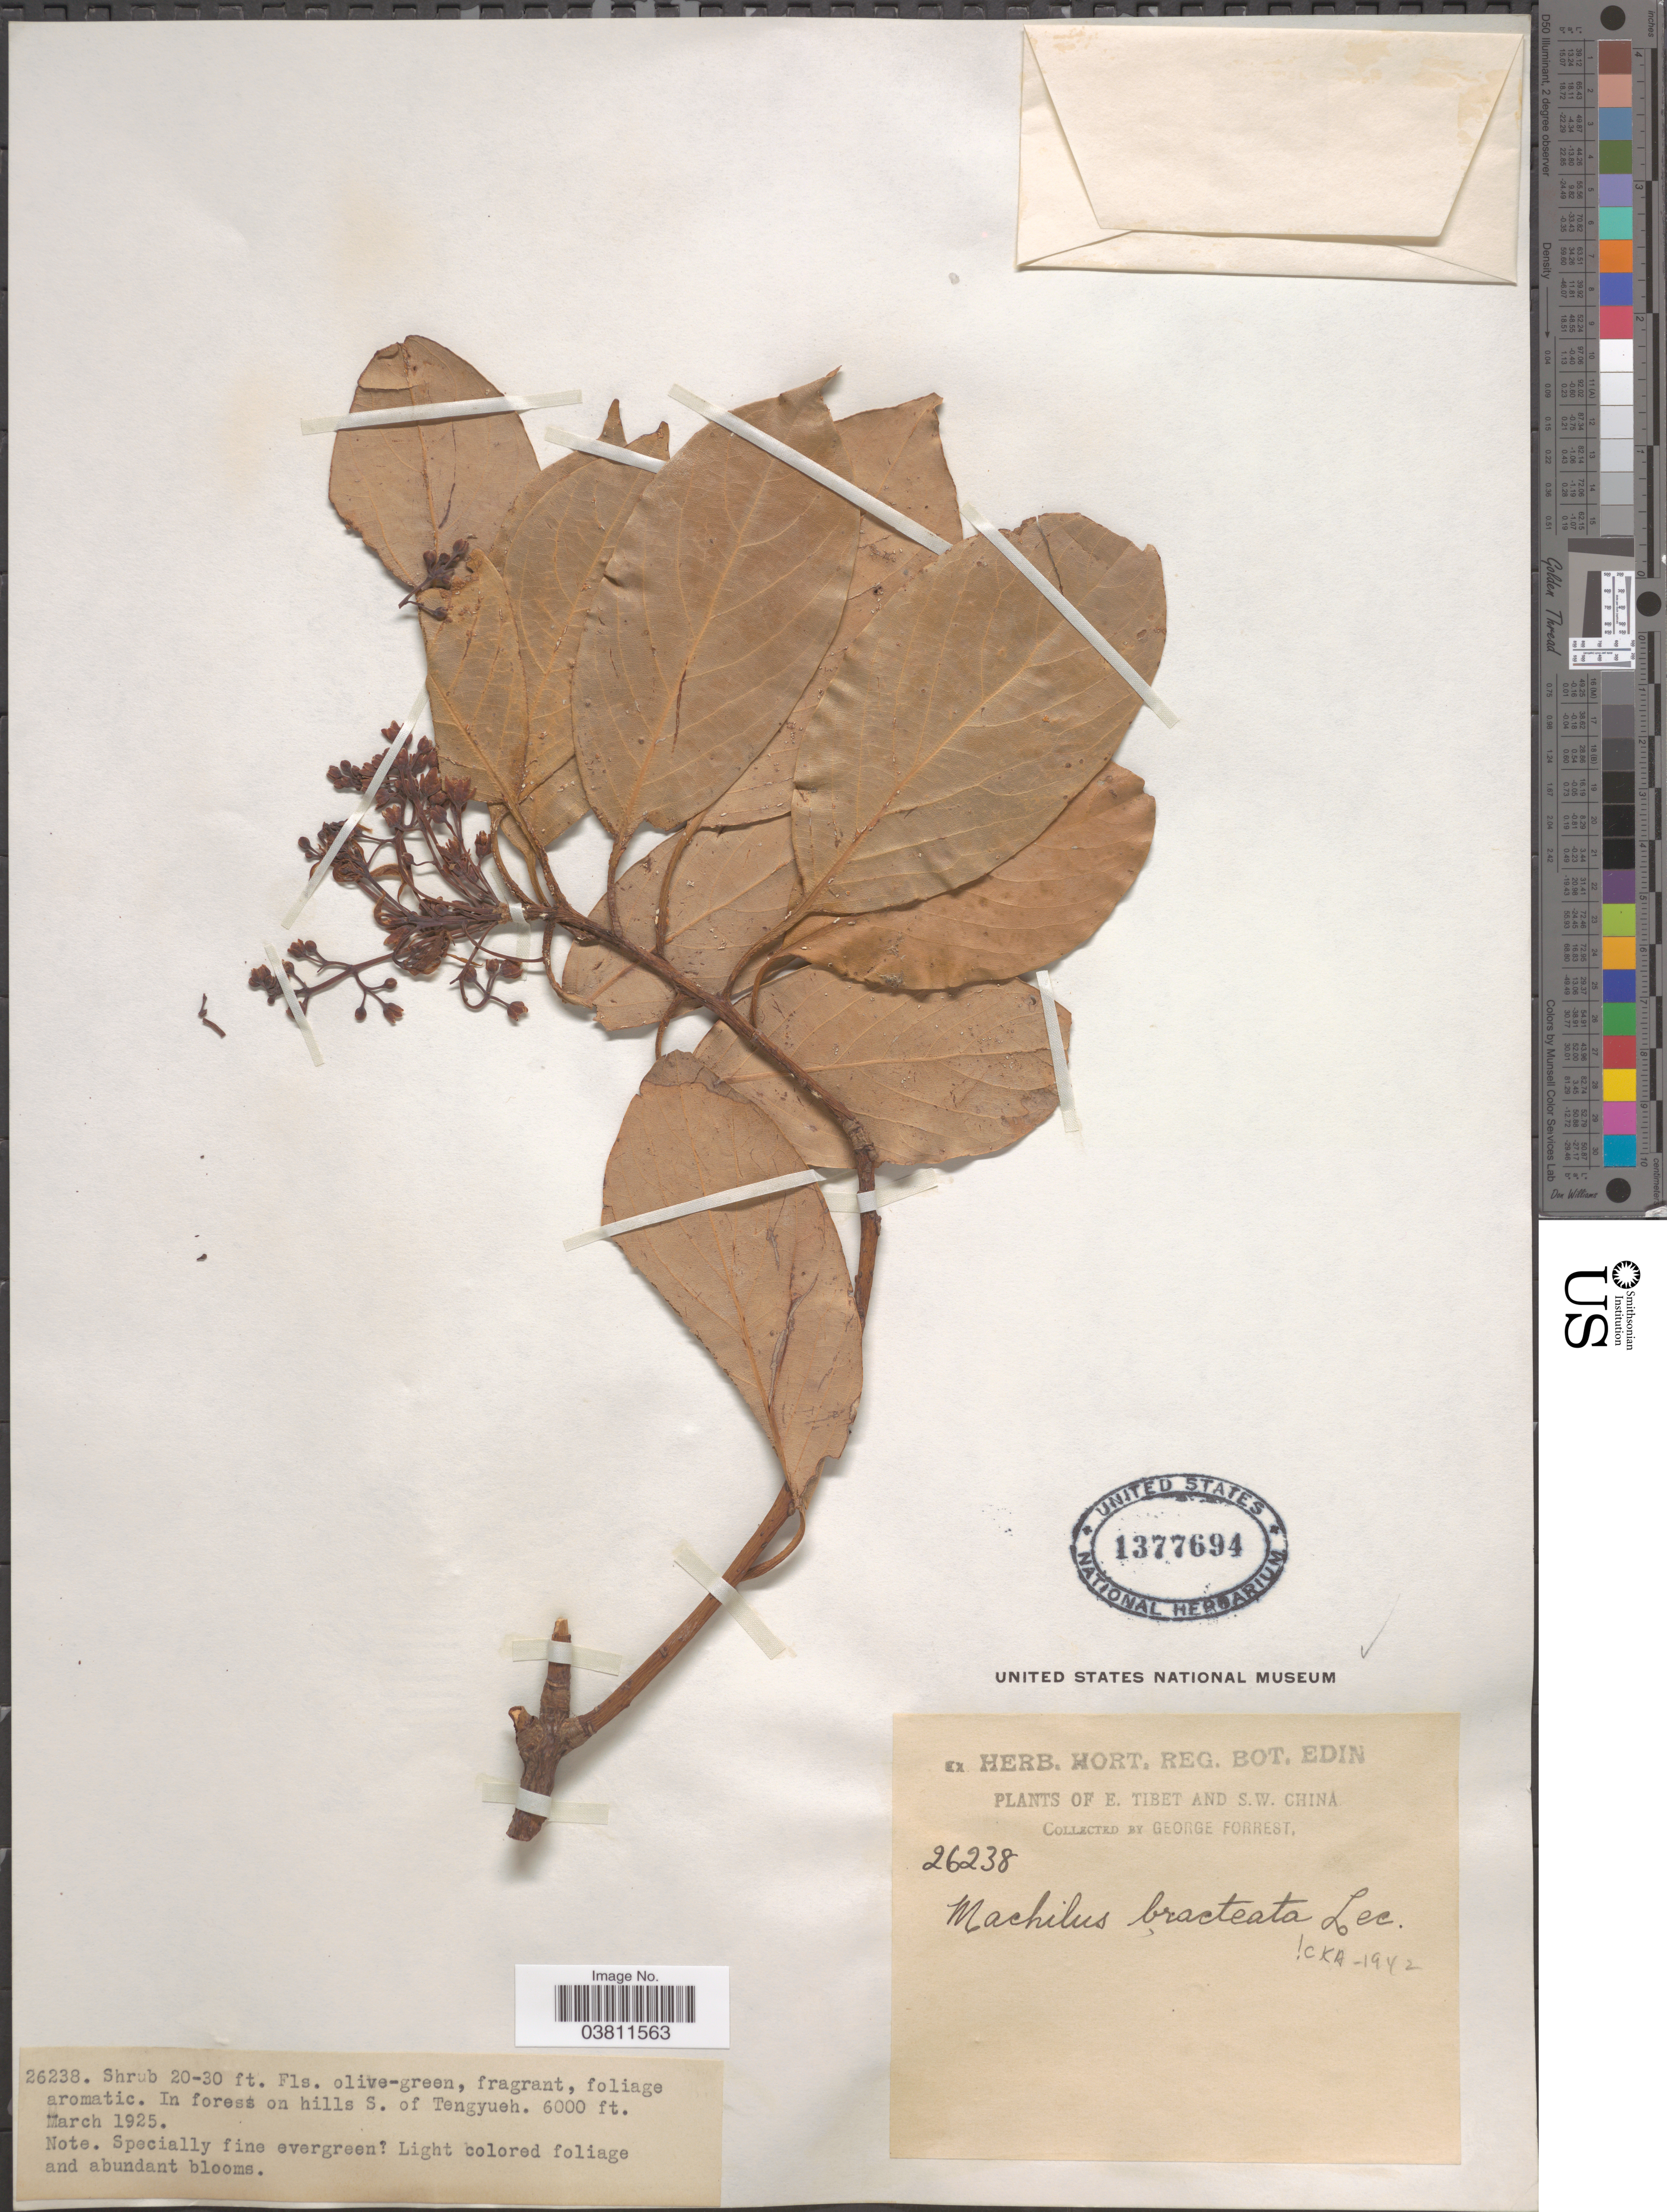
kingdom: Plantae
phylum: Tracheophyta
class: Magnoliopsida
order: Laurales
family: Lauraceae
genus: Machilus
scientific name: Machilus bracteata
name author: Lecomte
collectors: G. Forrest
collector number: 26238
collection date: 1925-03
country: China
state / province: Xizang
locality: E. Tibet and S.W. China. In foress on hills S. of Tengyueh.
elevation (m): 1829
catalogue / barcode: US 1377694